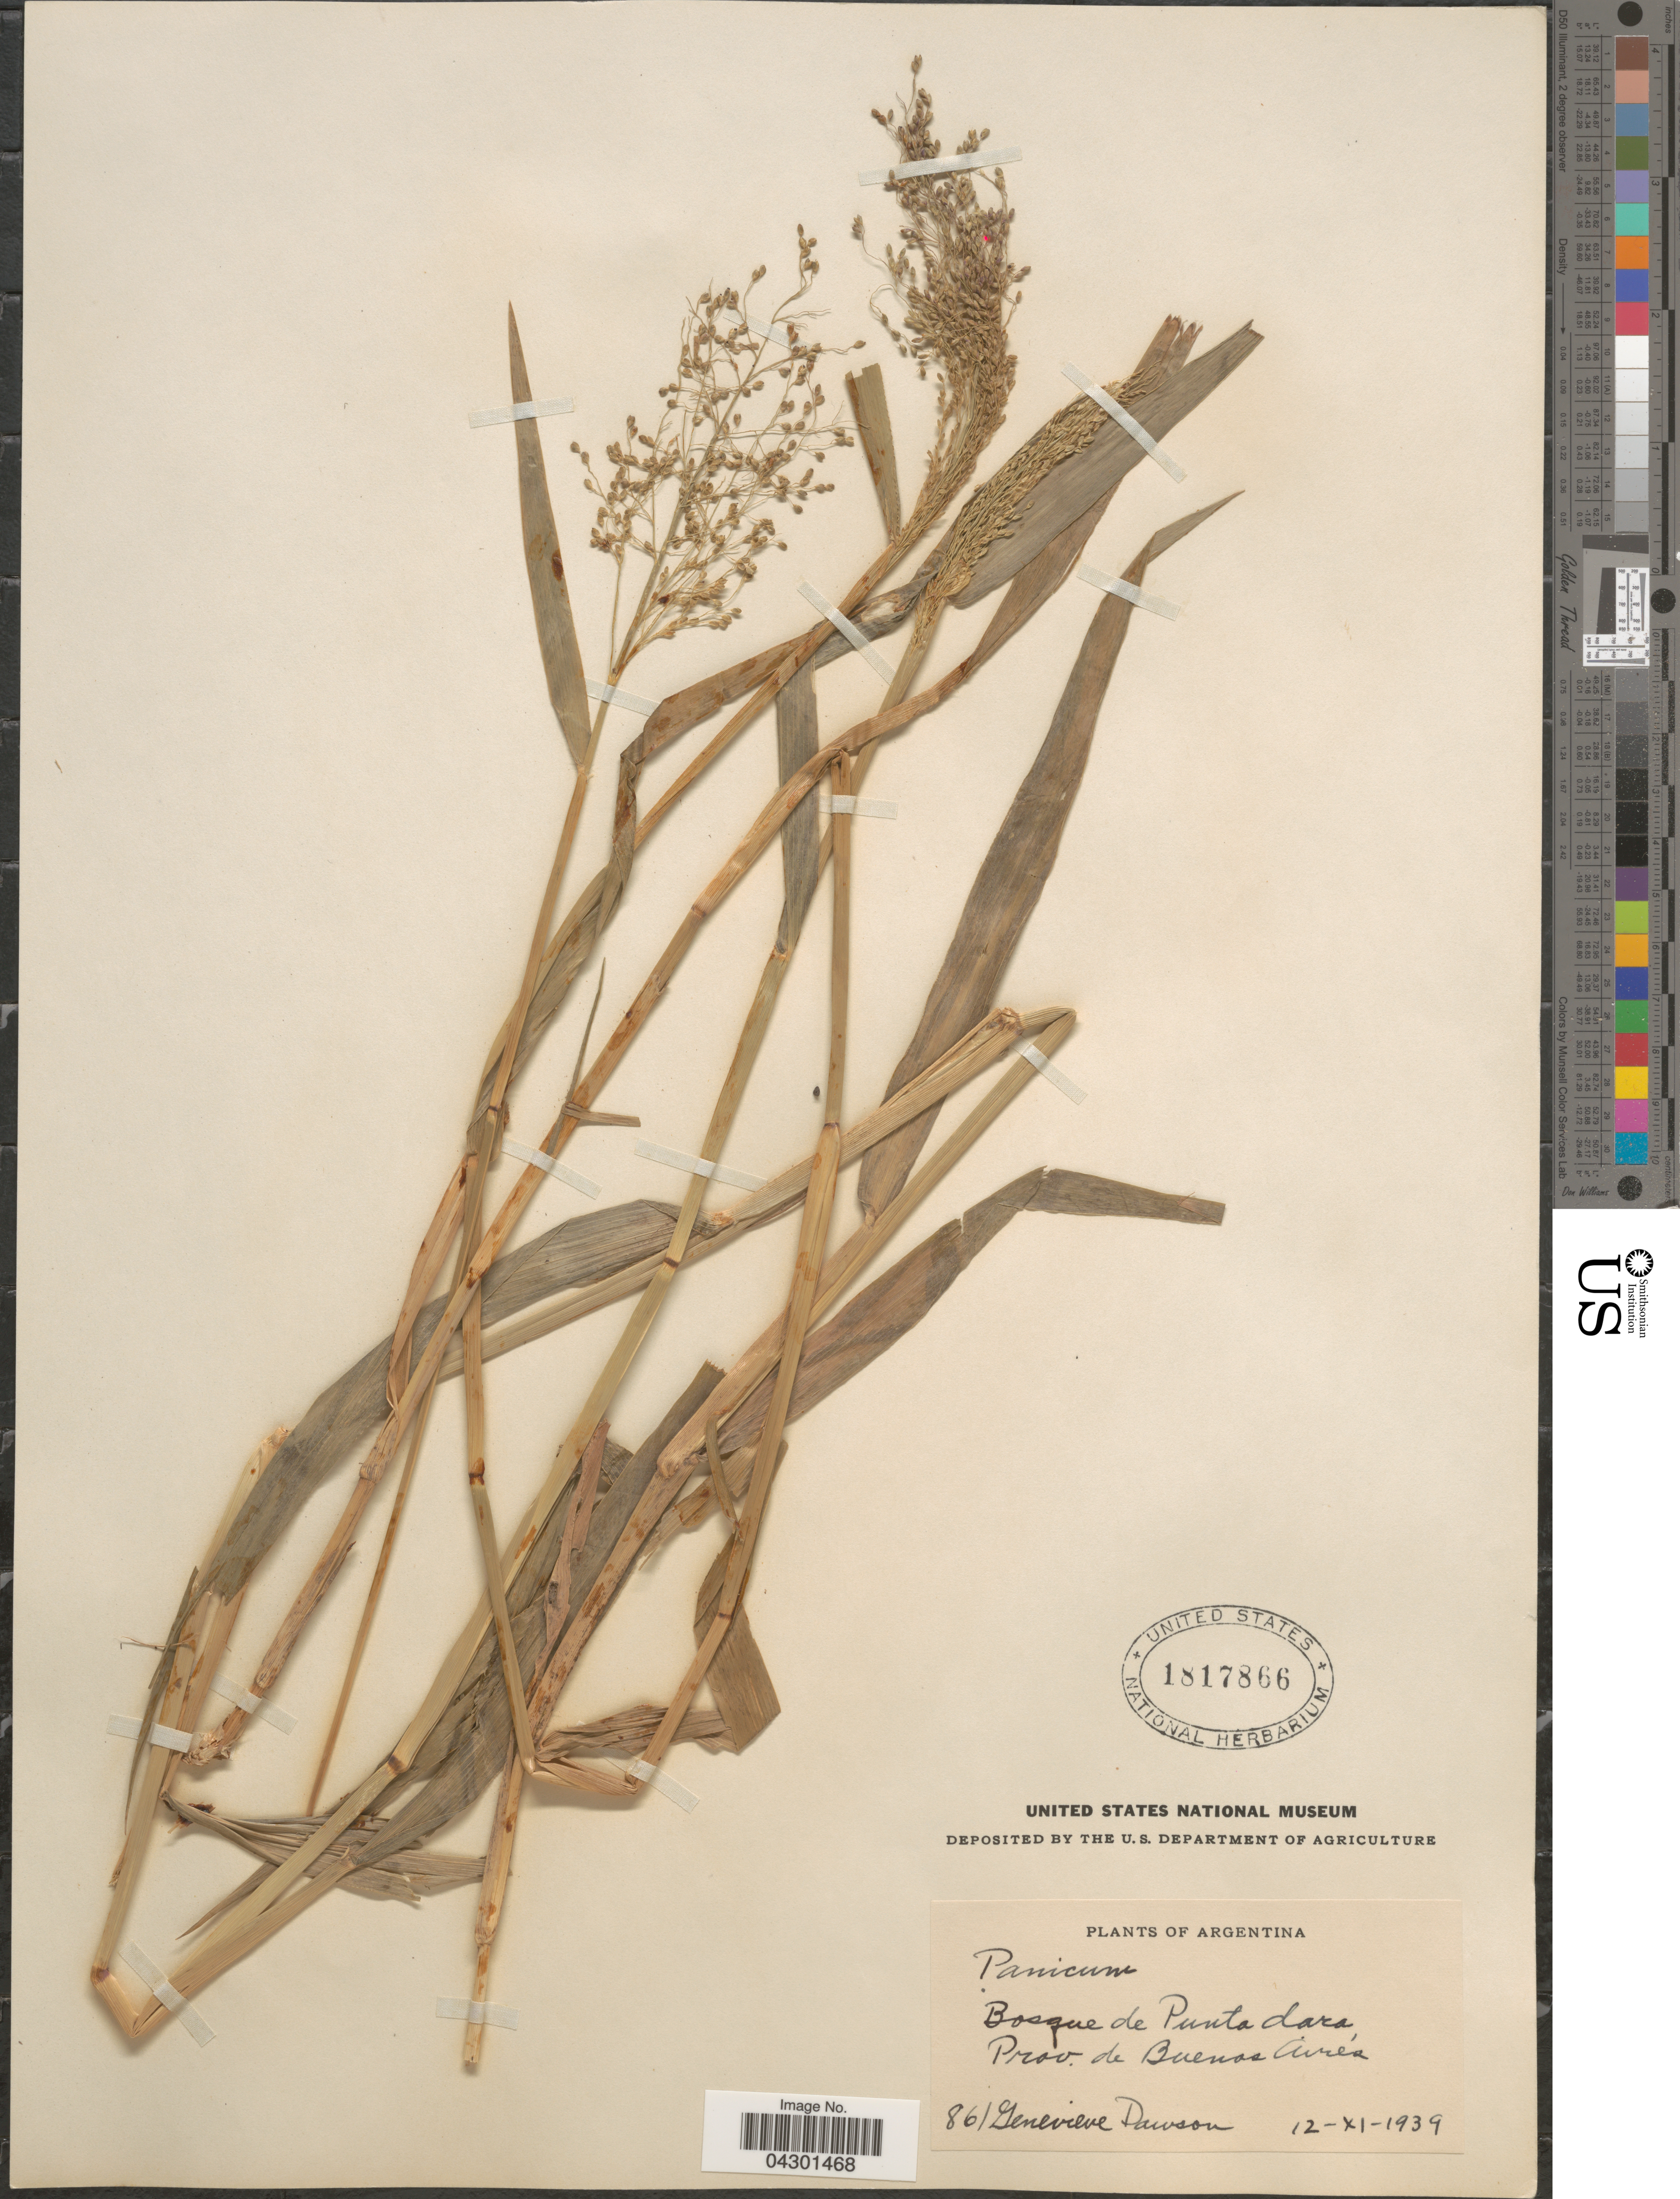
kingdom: Plantae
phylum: Tracheophyta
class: Liliopsida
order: Poales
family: Poaceae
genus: Panicum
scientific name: Panicum sp.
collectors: G. Dawson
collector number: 861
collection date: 1939-11-12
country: Argentina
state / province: Buenos Aires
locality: Bosque de Punta dara.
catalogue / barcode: US 1817866